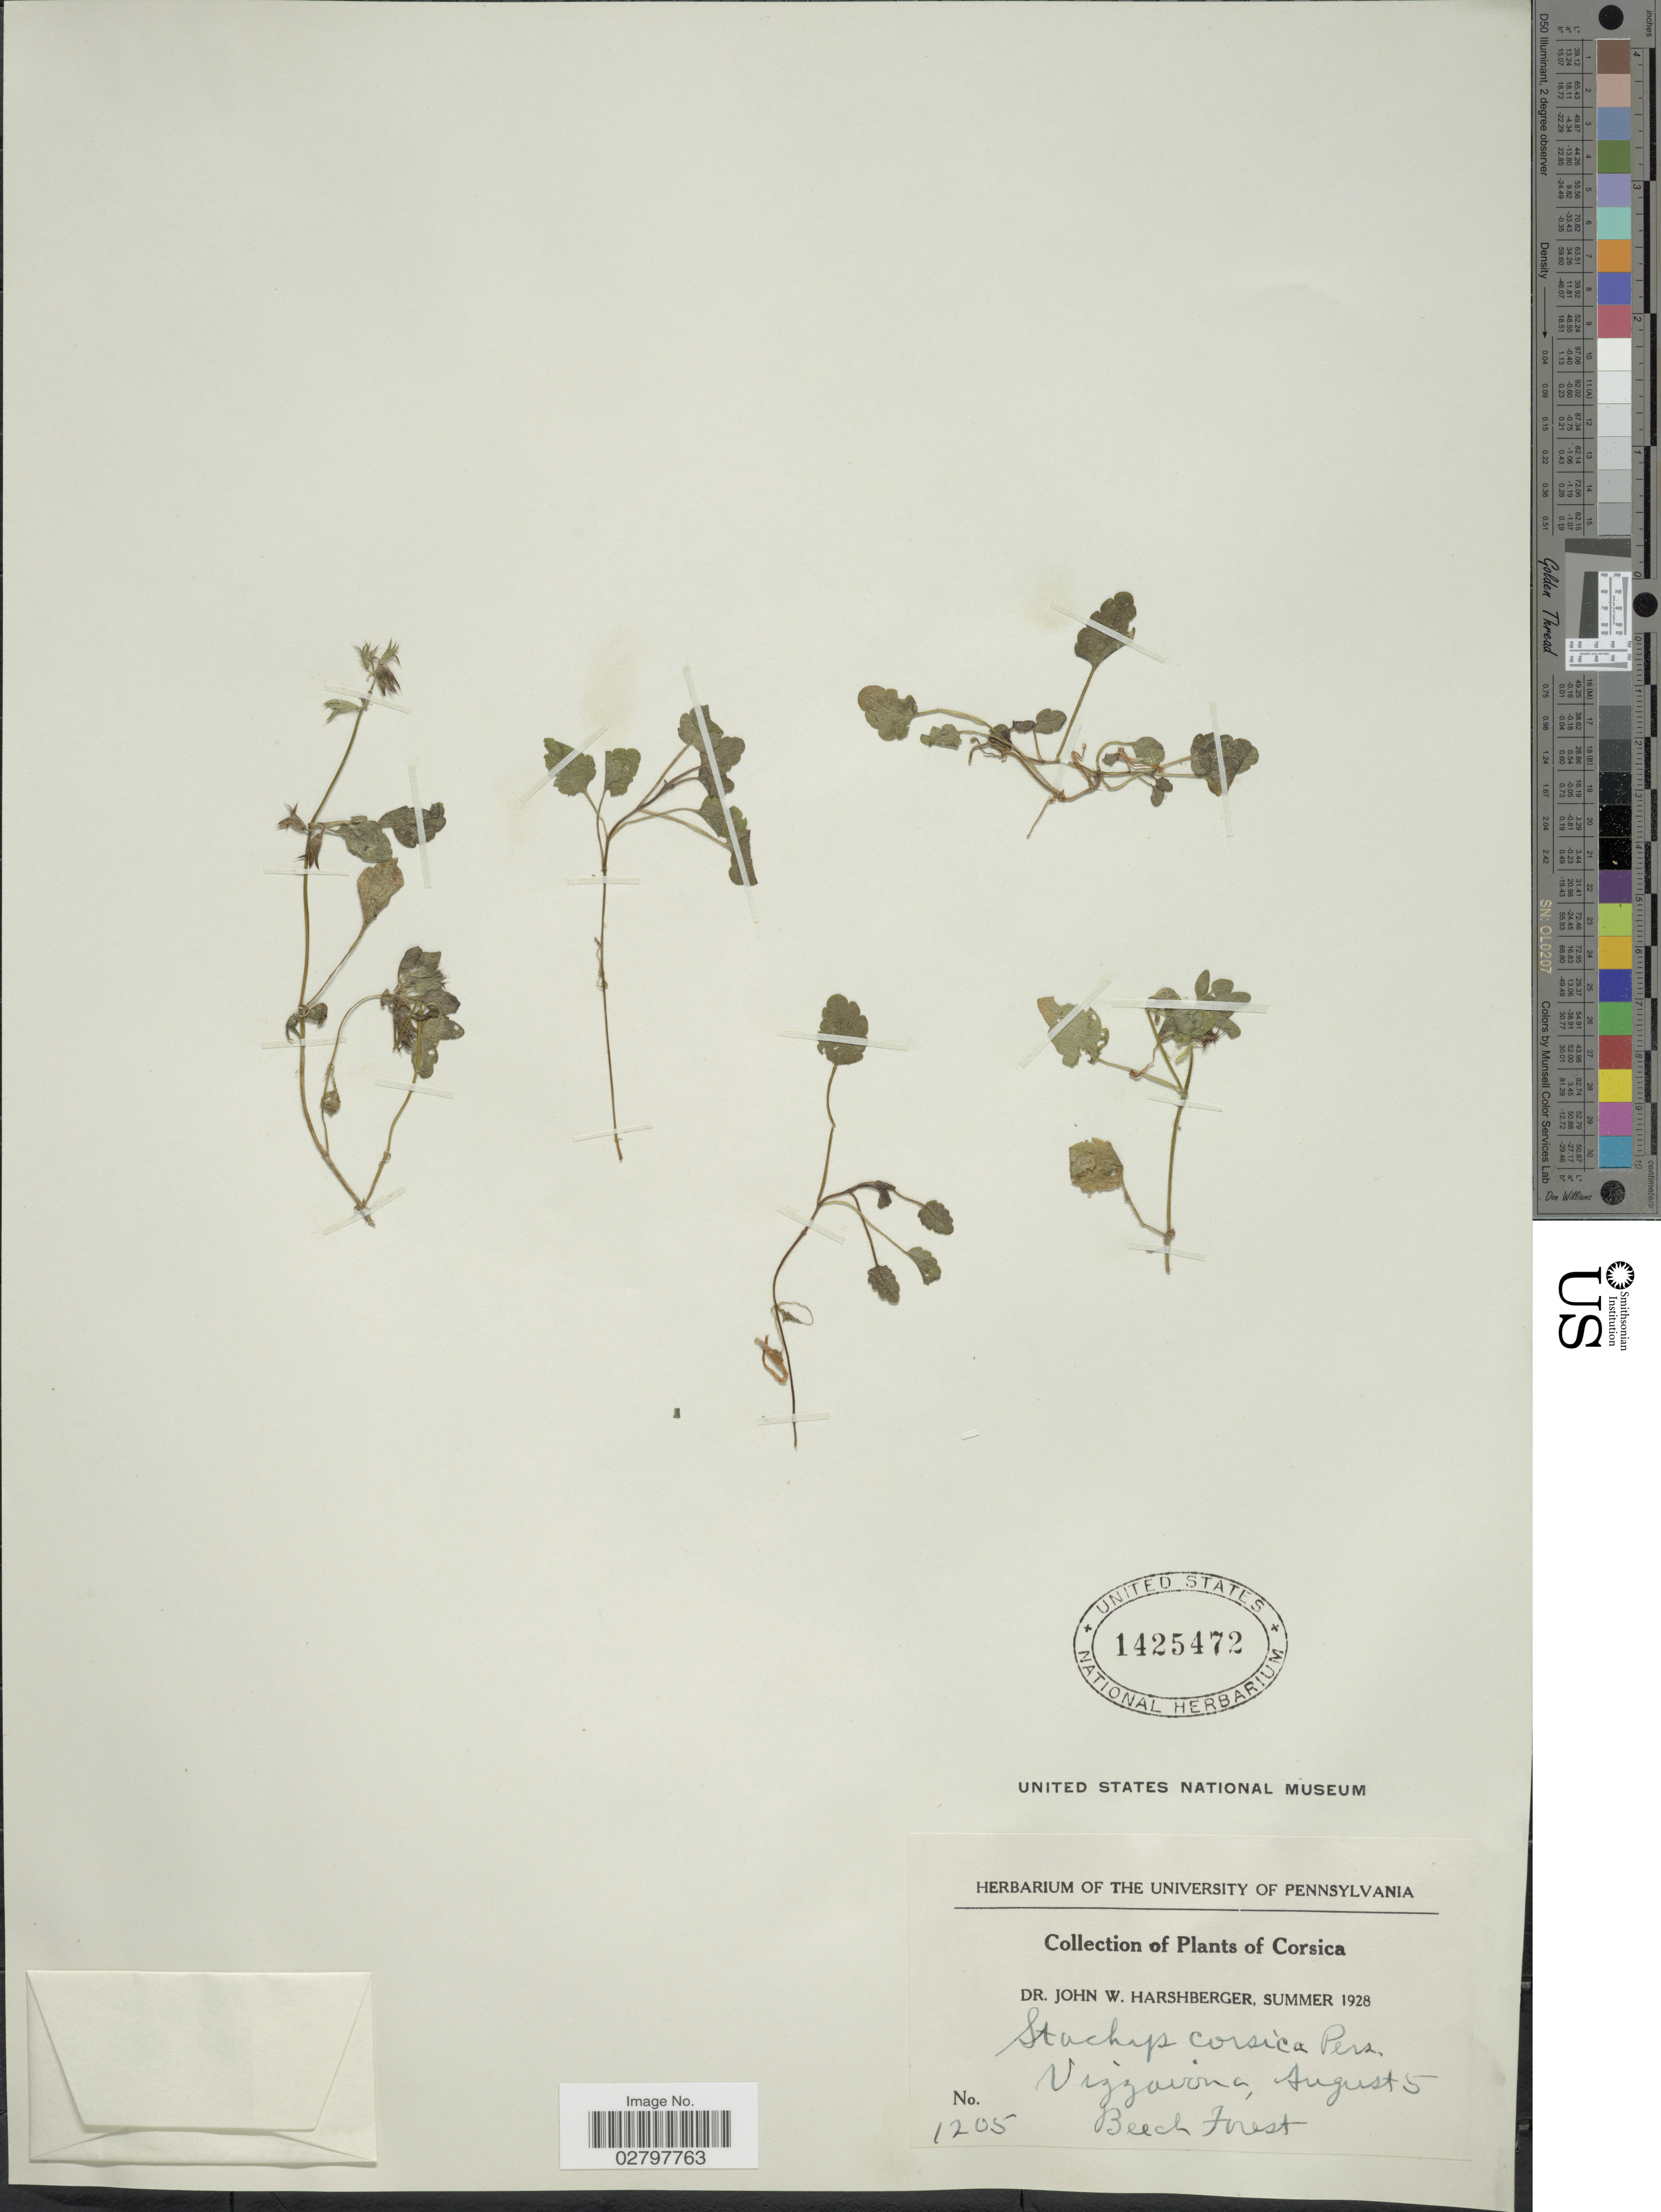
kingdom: Plantae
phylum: Tracheophyta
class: Magnoliopsida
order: Lamiales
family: Lamiaceae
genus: Stachys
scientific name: Stachys corsica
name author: Pers.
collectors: J. W. Harshberger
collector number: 1205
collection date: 1928-08-05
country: France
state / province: Corsica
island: Corse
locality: Vizzavona, Beech Forest.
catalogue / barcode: US 1425472